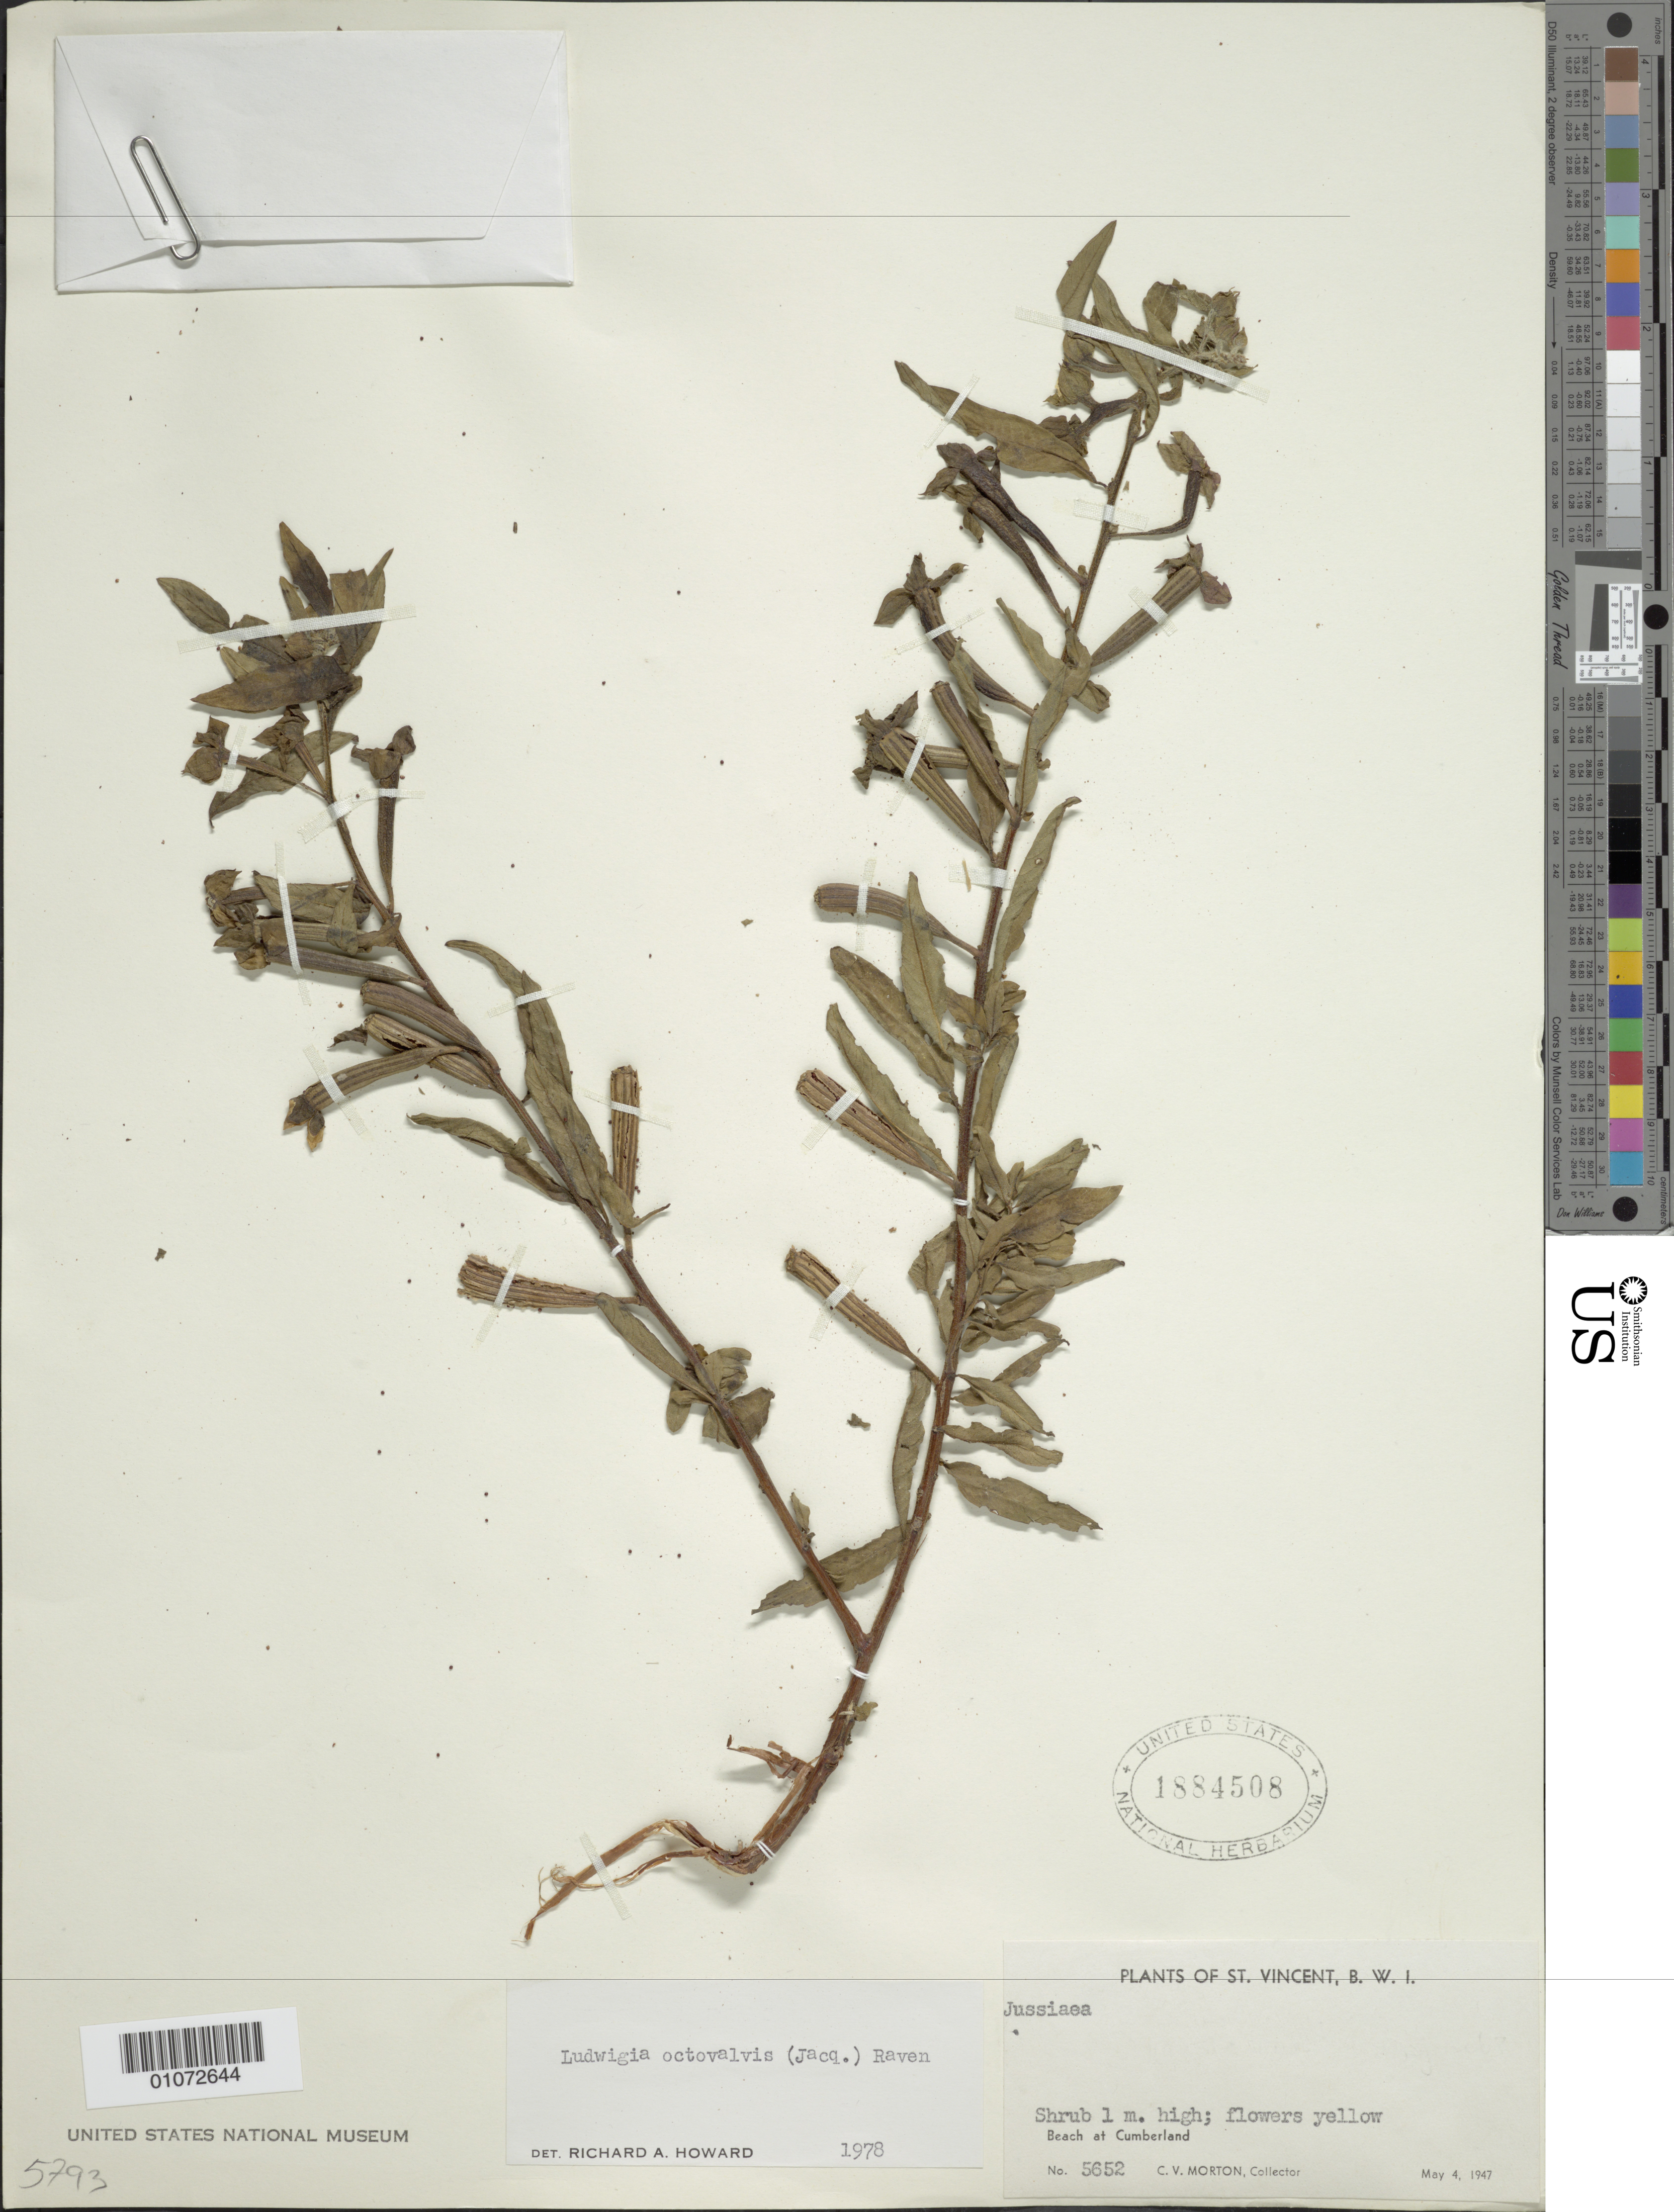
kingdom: Plantae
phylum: Tracheophyta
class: Magnoliopsida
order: Myrtales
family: Onagraceae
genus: Ludwigia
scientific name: Ludwigia octovalvis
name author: (Jacq.) P.H. Raven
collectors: C. V. Morton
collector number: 5652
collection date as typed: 04 May 1947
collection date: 1947-05-04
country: St. Vincent - Grenadines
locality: Beach at Cumberland.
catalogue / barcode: US 1884508